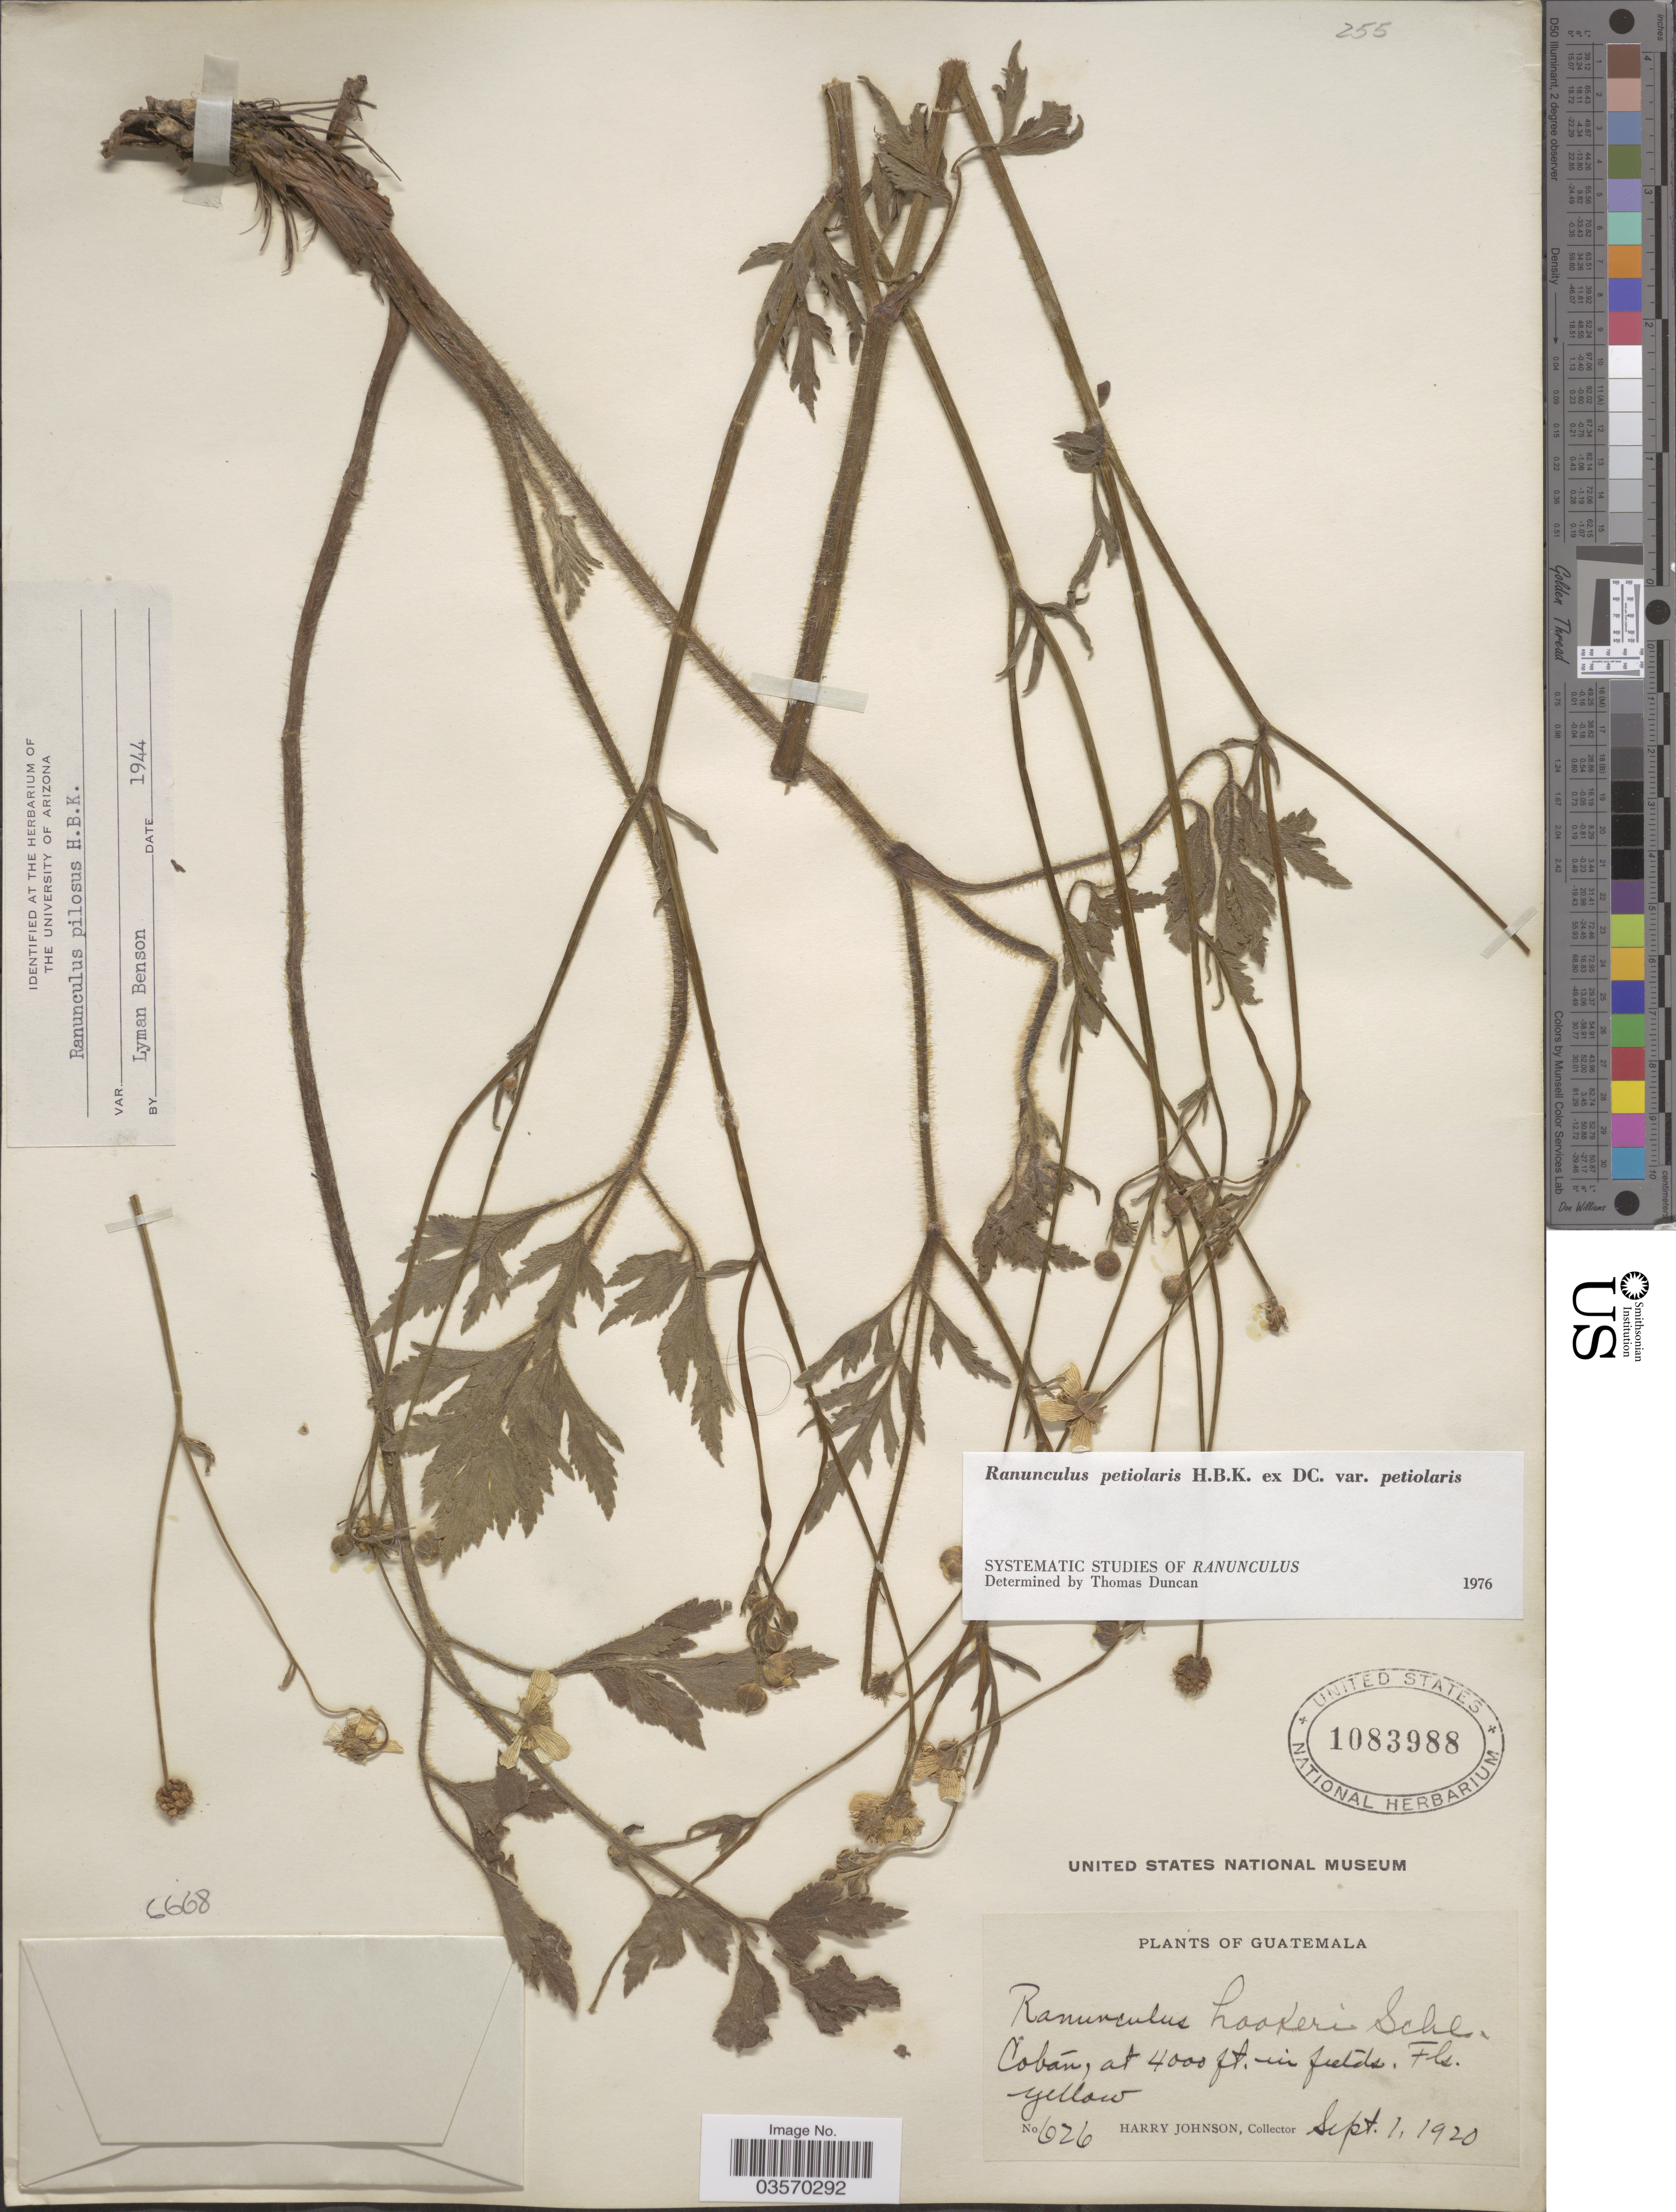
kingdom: Plantae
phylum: Tracheophyta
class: Magnoliopsida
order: Ranunculales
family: Ranunculaceae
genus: Ranunculus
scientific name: Ranunculus petiolaris var. petiolaris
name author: Kunth ex DC.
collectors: H. Johnson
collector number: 626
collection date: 1920-09-01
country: Guatemala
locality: Cobán.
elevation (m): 1219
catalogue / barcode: US 1083988